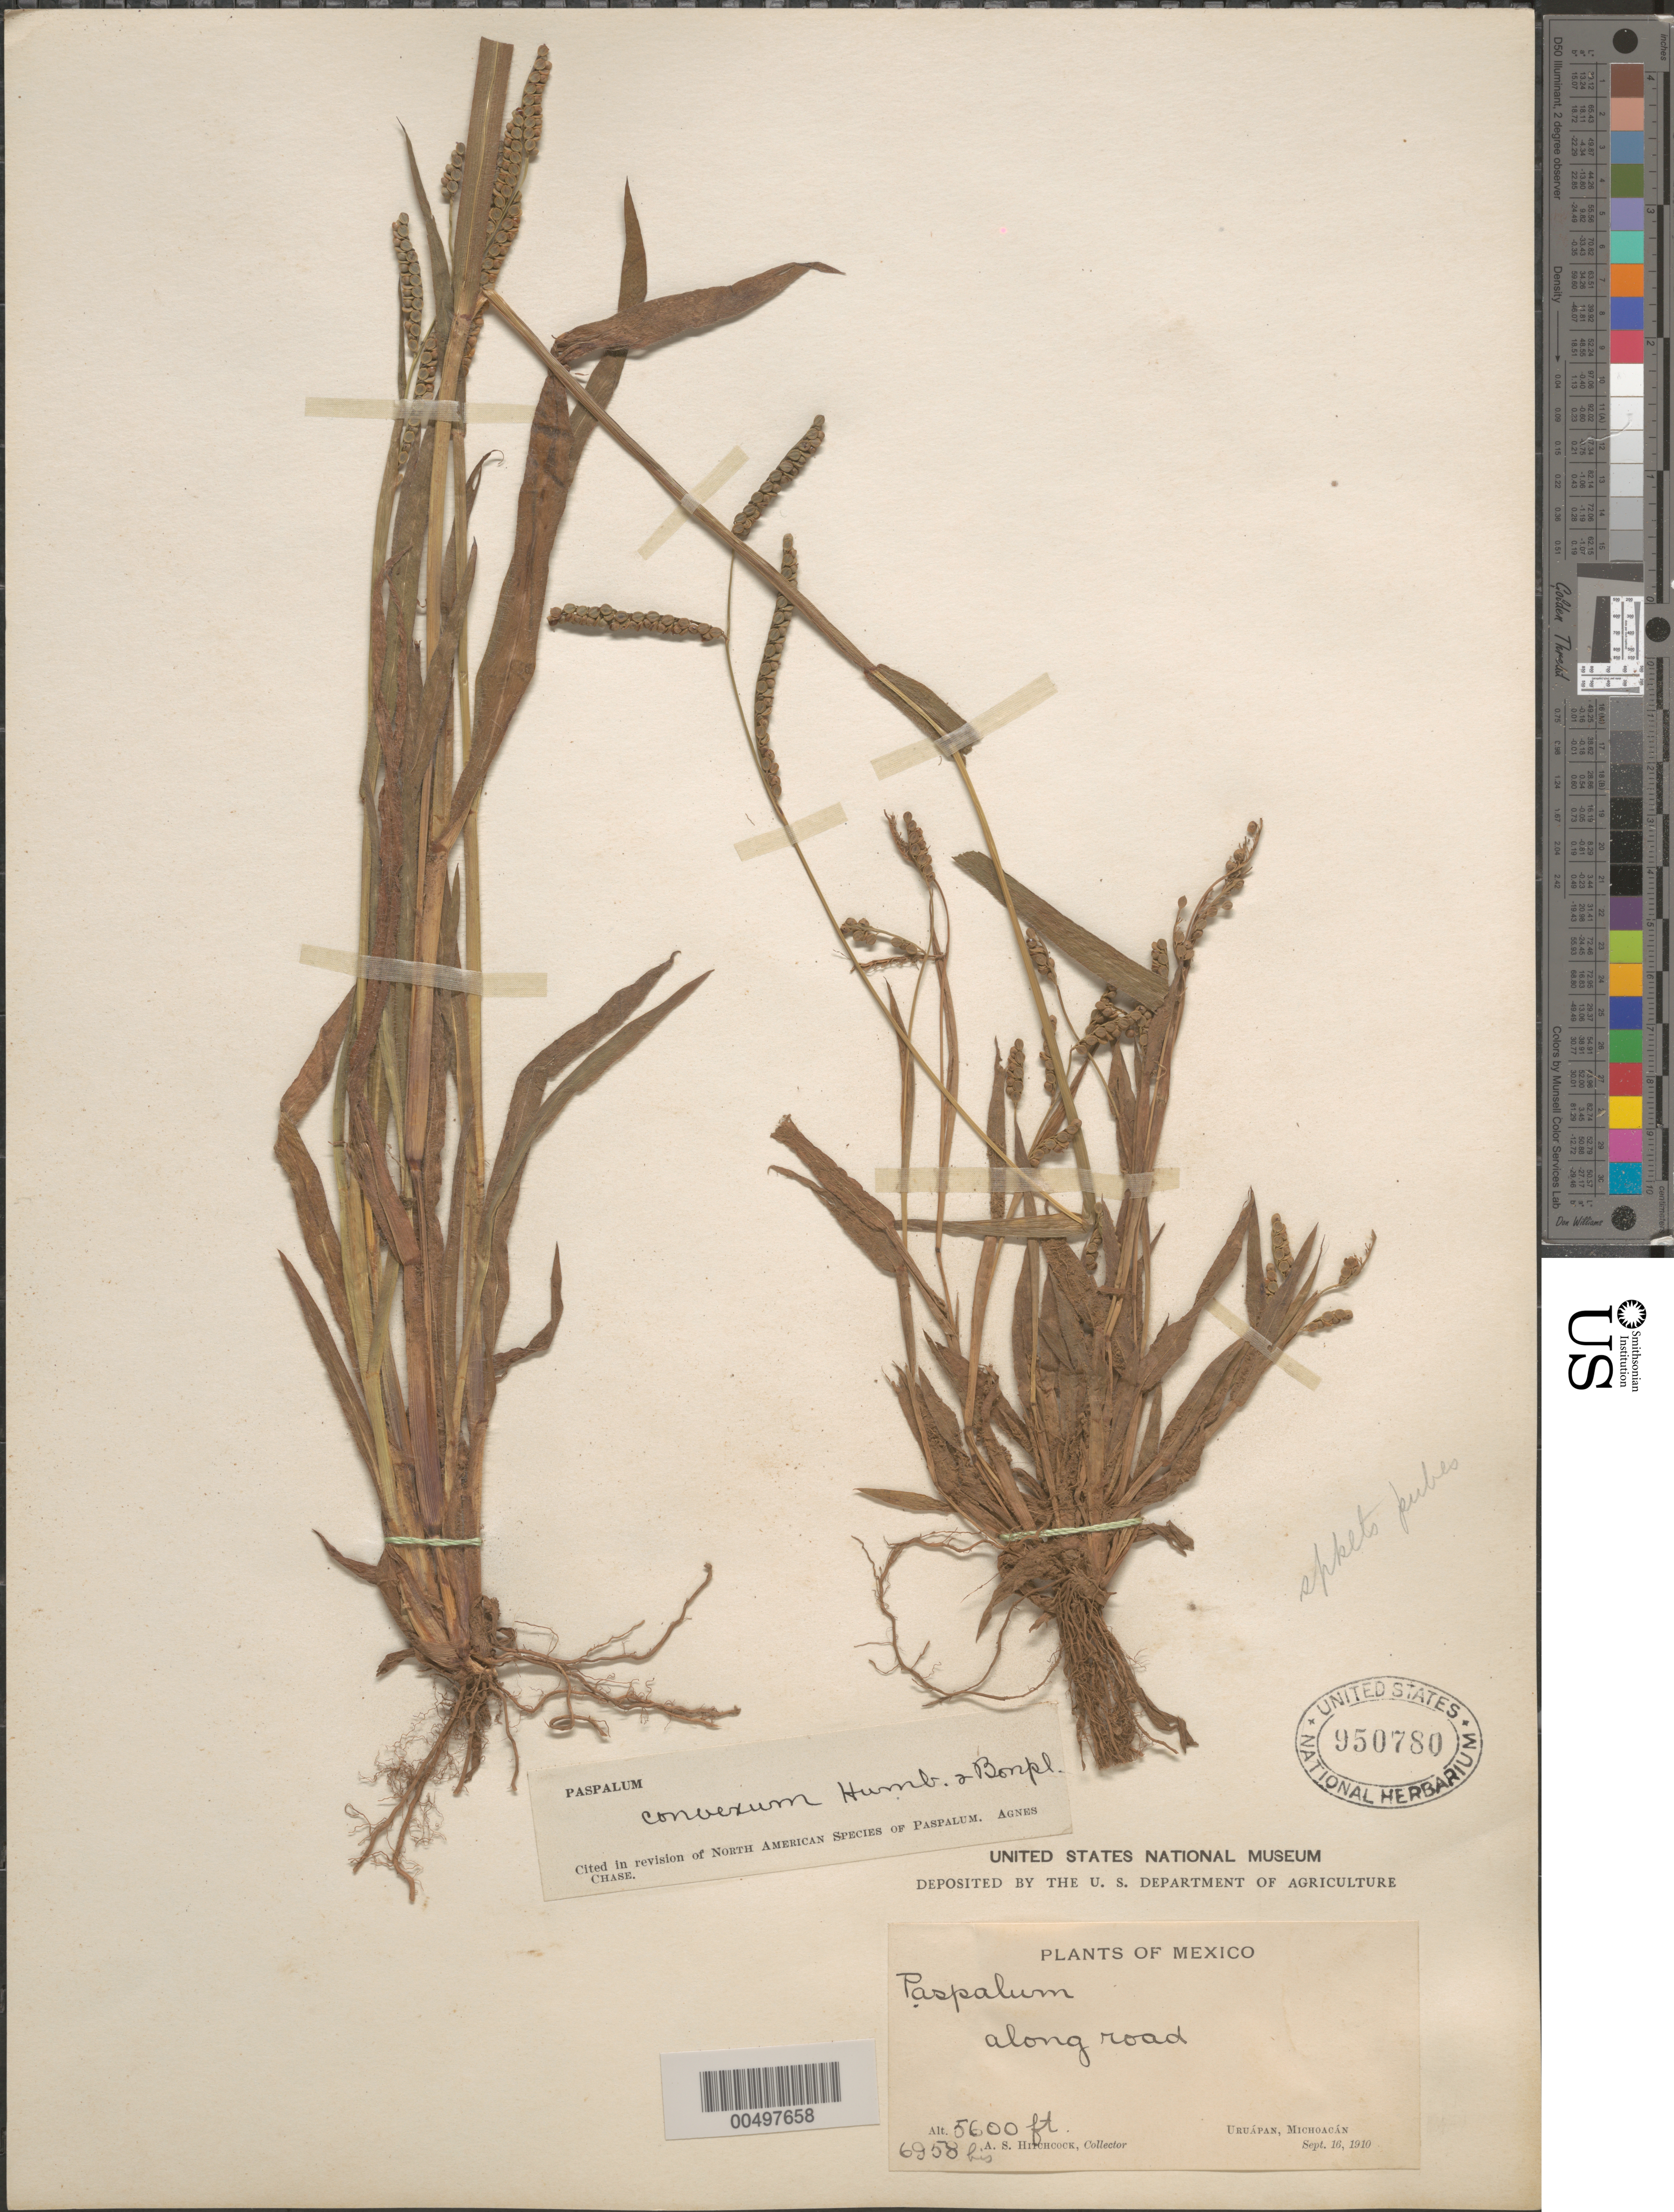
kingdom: Plantae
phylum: Tracheophyta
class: Liliopsida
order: Poales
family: Poaceae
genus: Paspalum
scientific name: Paspalum convexum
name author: Humb. & Bonpl. ex Flüggé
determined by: Chase, [M.] Agnes, (US)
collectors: A. S. Hitchcock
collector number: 6958 bis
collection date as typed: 16 Sep 1910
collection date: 1910-09-16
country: Mexico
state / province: Michoacán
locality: Uruapán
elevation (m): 1707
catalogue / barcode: US 950780